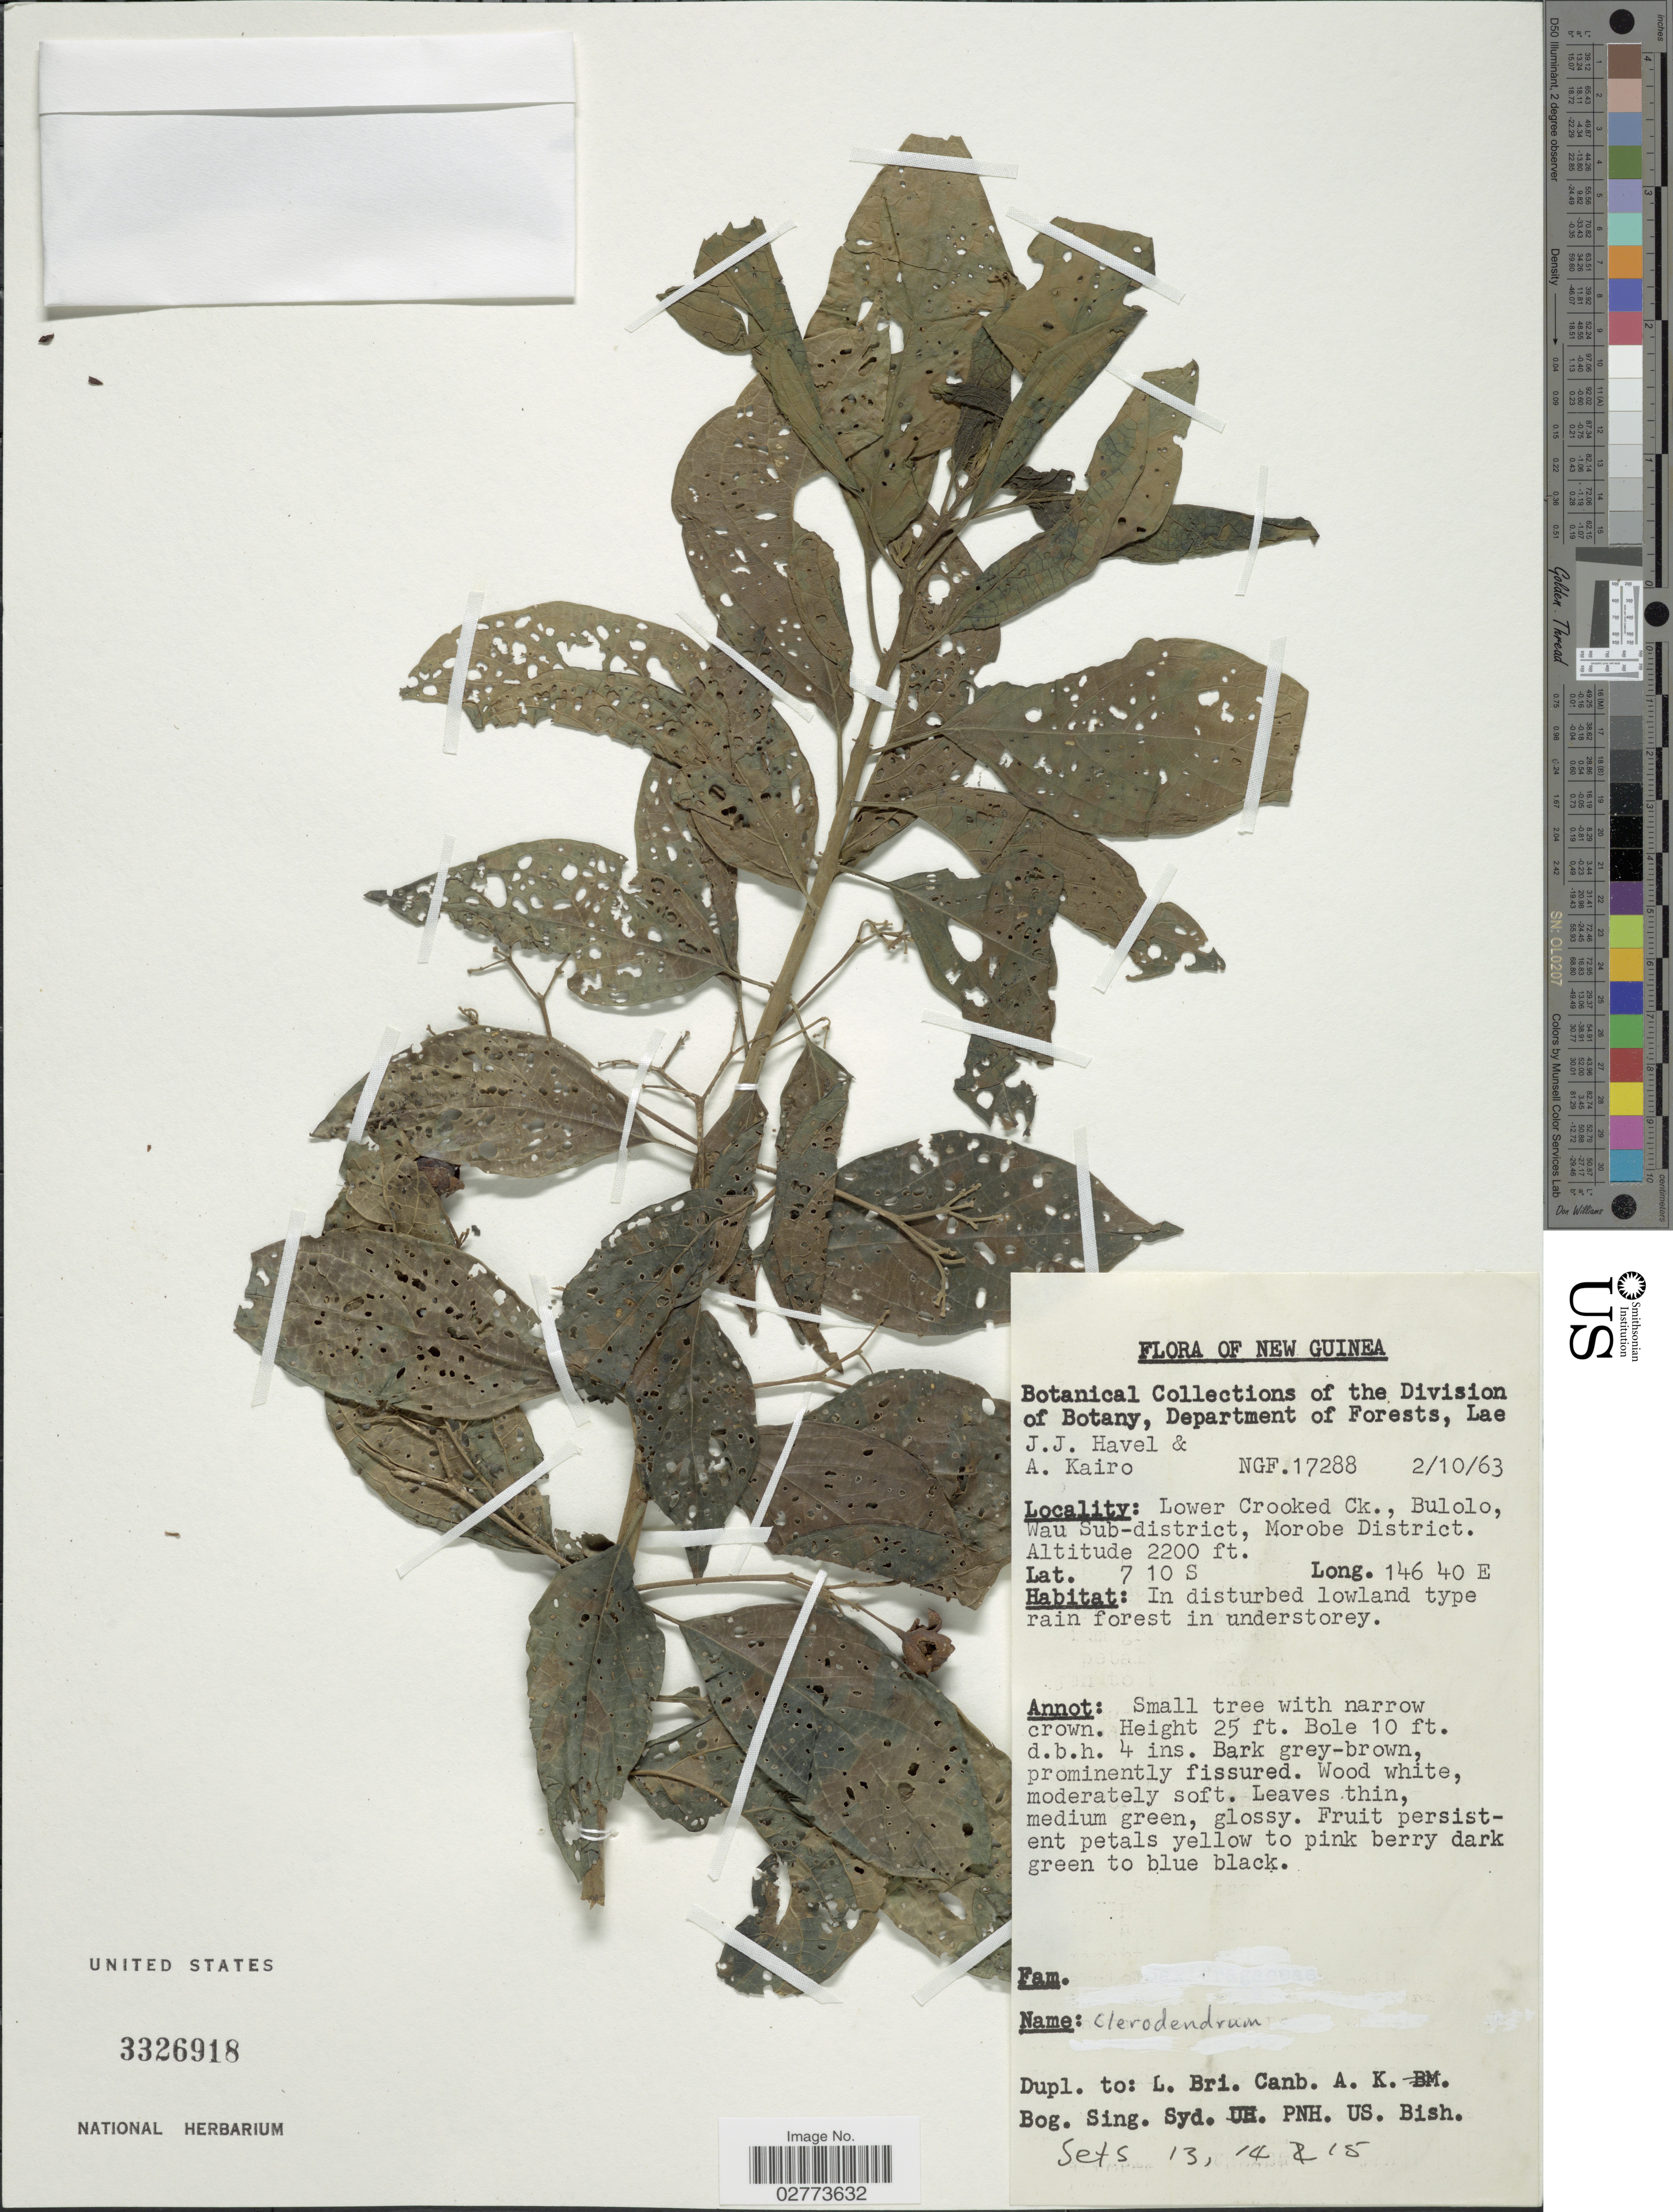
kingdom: Plantae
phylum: Tracheophyta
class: Magnoliopsida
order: Lamiales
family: Lamiaceae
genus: Clerodendrum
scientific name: Clerodendrum sp.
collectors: J. Havel & A. Kairo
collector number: NGF. 17288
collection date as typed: Transcribed d/m/y: 2/10/63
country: Papua New Guinea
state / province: Morobe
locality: New Guinea. Lower Crooked Ck., Bulolo, Wau Sub-district, Morobe District.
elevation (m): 671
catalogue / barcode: US 3326918